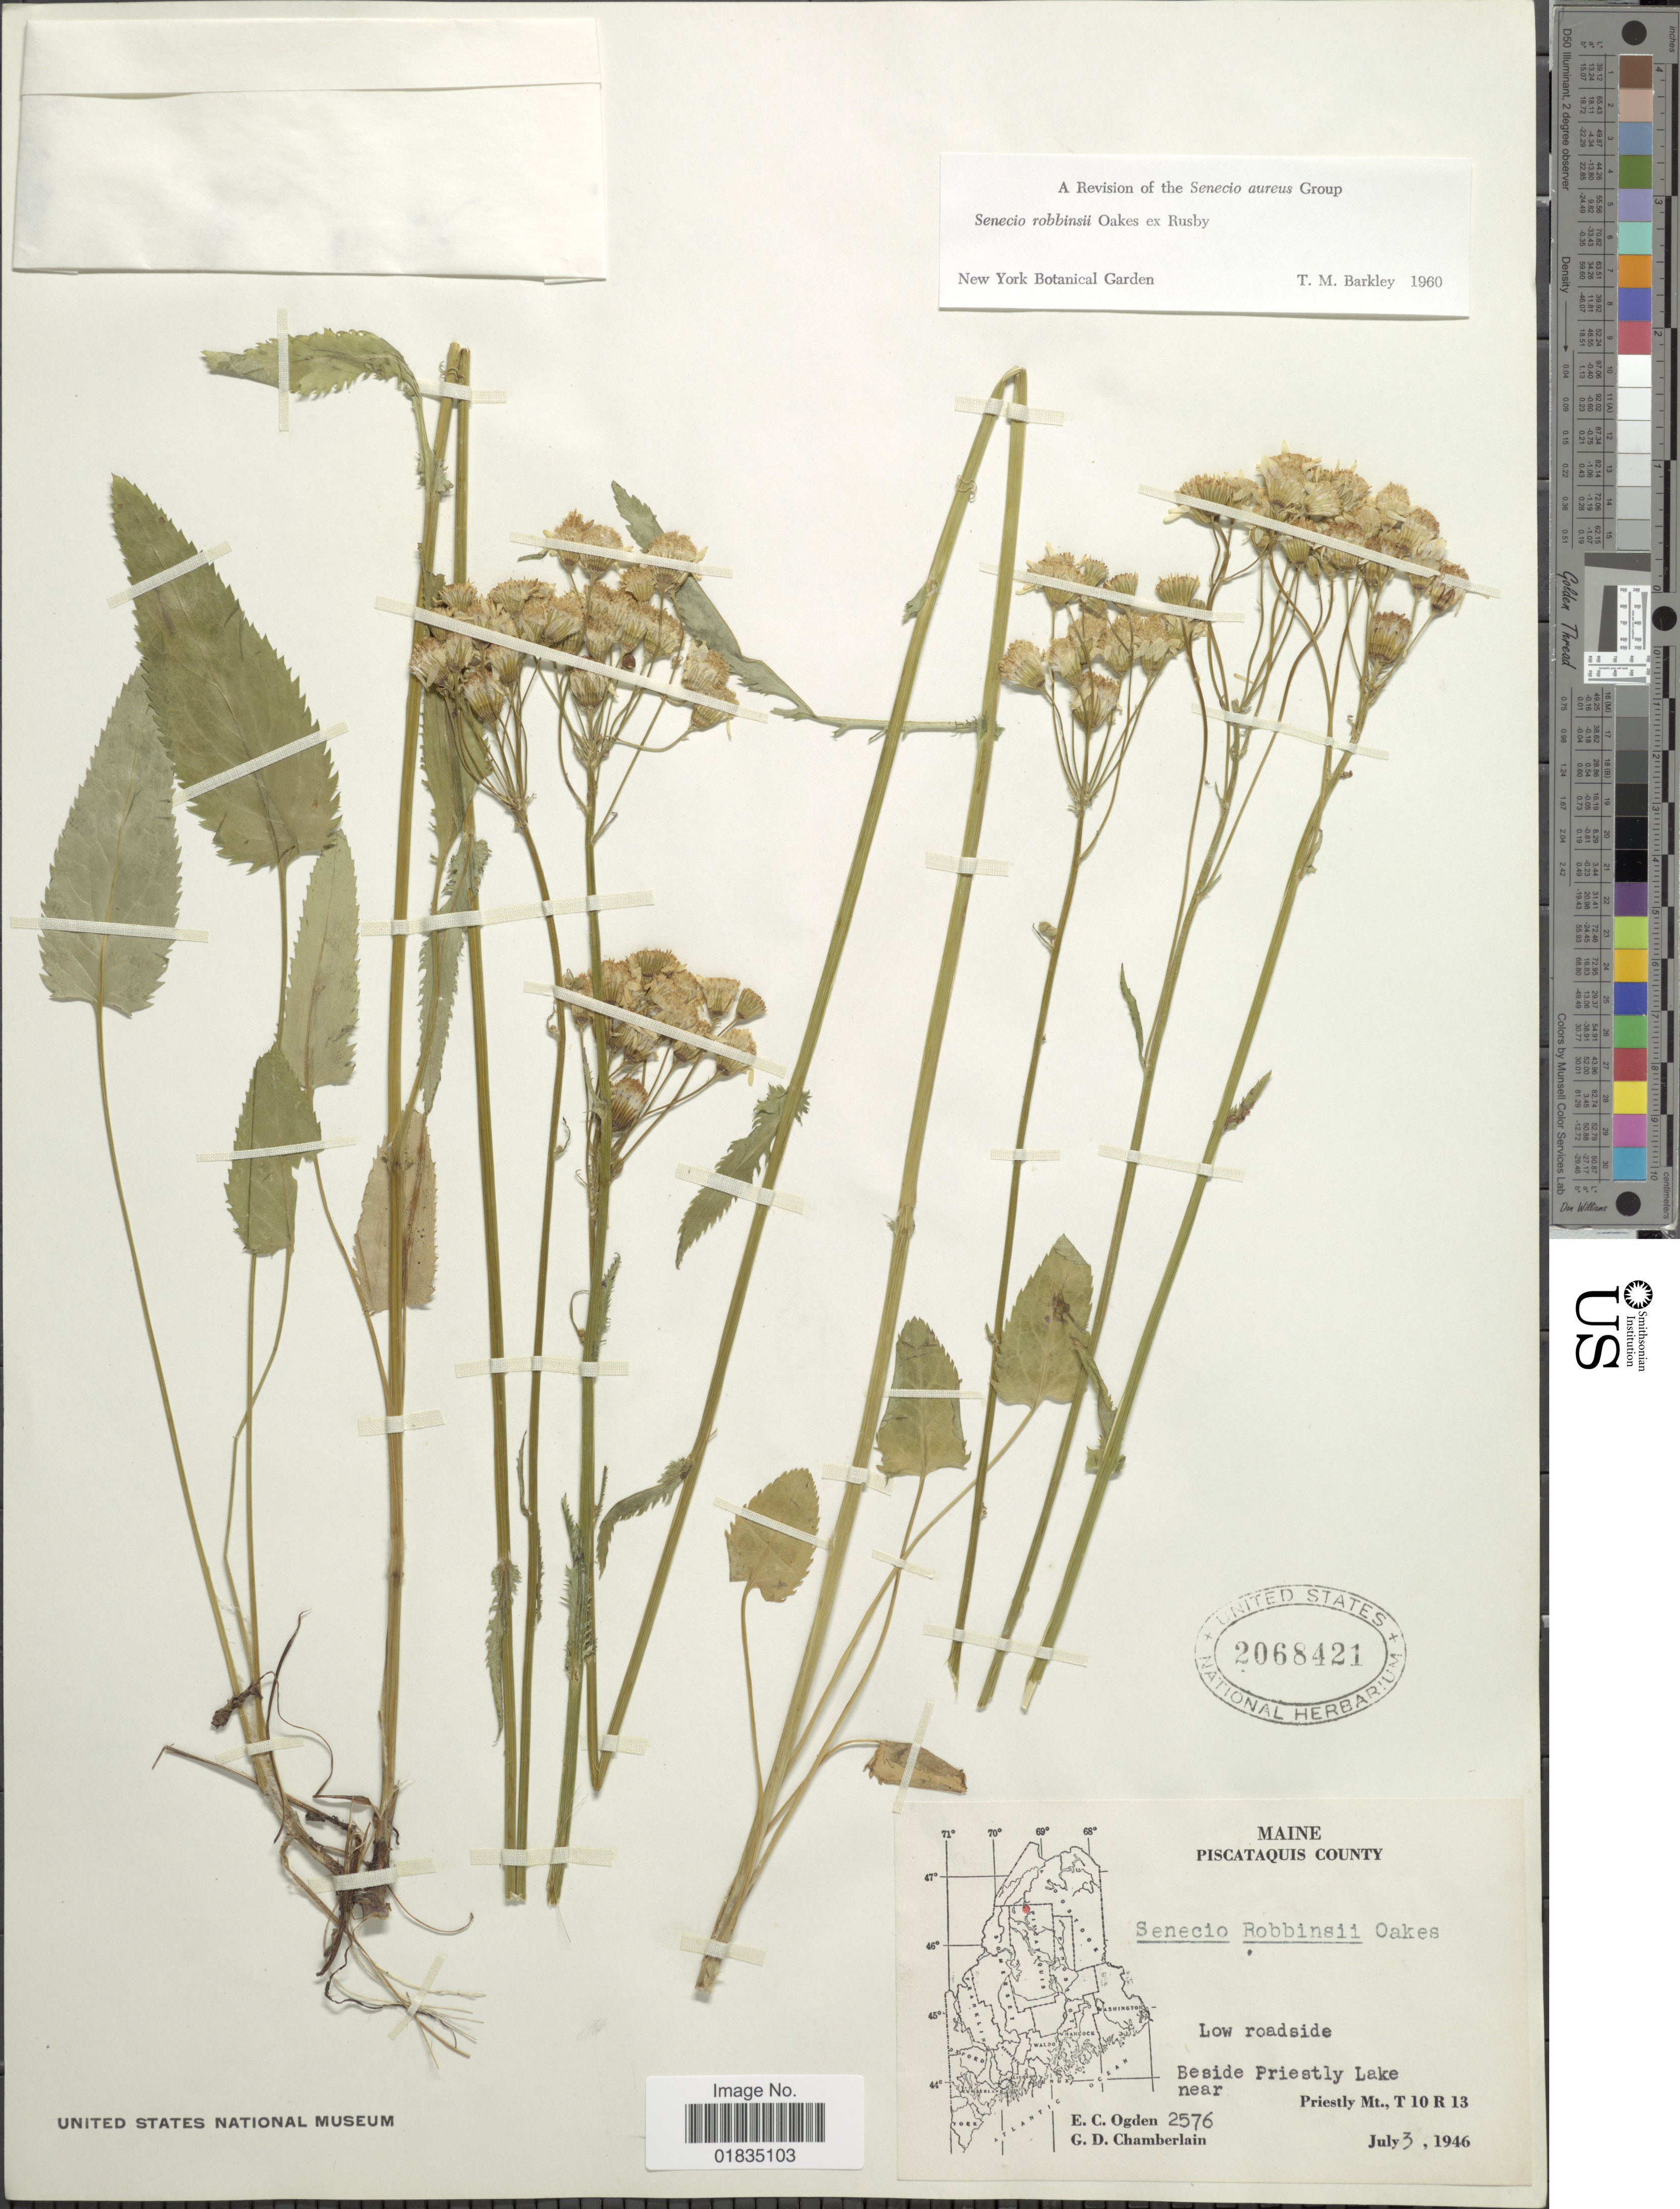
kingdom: Plantae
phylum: Tracheophyta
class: Magnoliopsida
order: Asterales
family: Asteraceae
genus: Packera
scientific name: Packera schweinitziana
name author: (Nutt.) W.A. Weber & Á. Löve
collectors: E. Ogden & G. D. Chamberlain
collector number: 2576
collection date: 1946-07-03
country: United States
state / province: Maine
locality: Piscataquis County. Beside Priestly Lake near Priestly Mt. T 10 R 13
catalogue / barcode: US 2068421